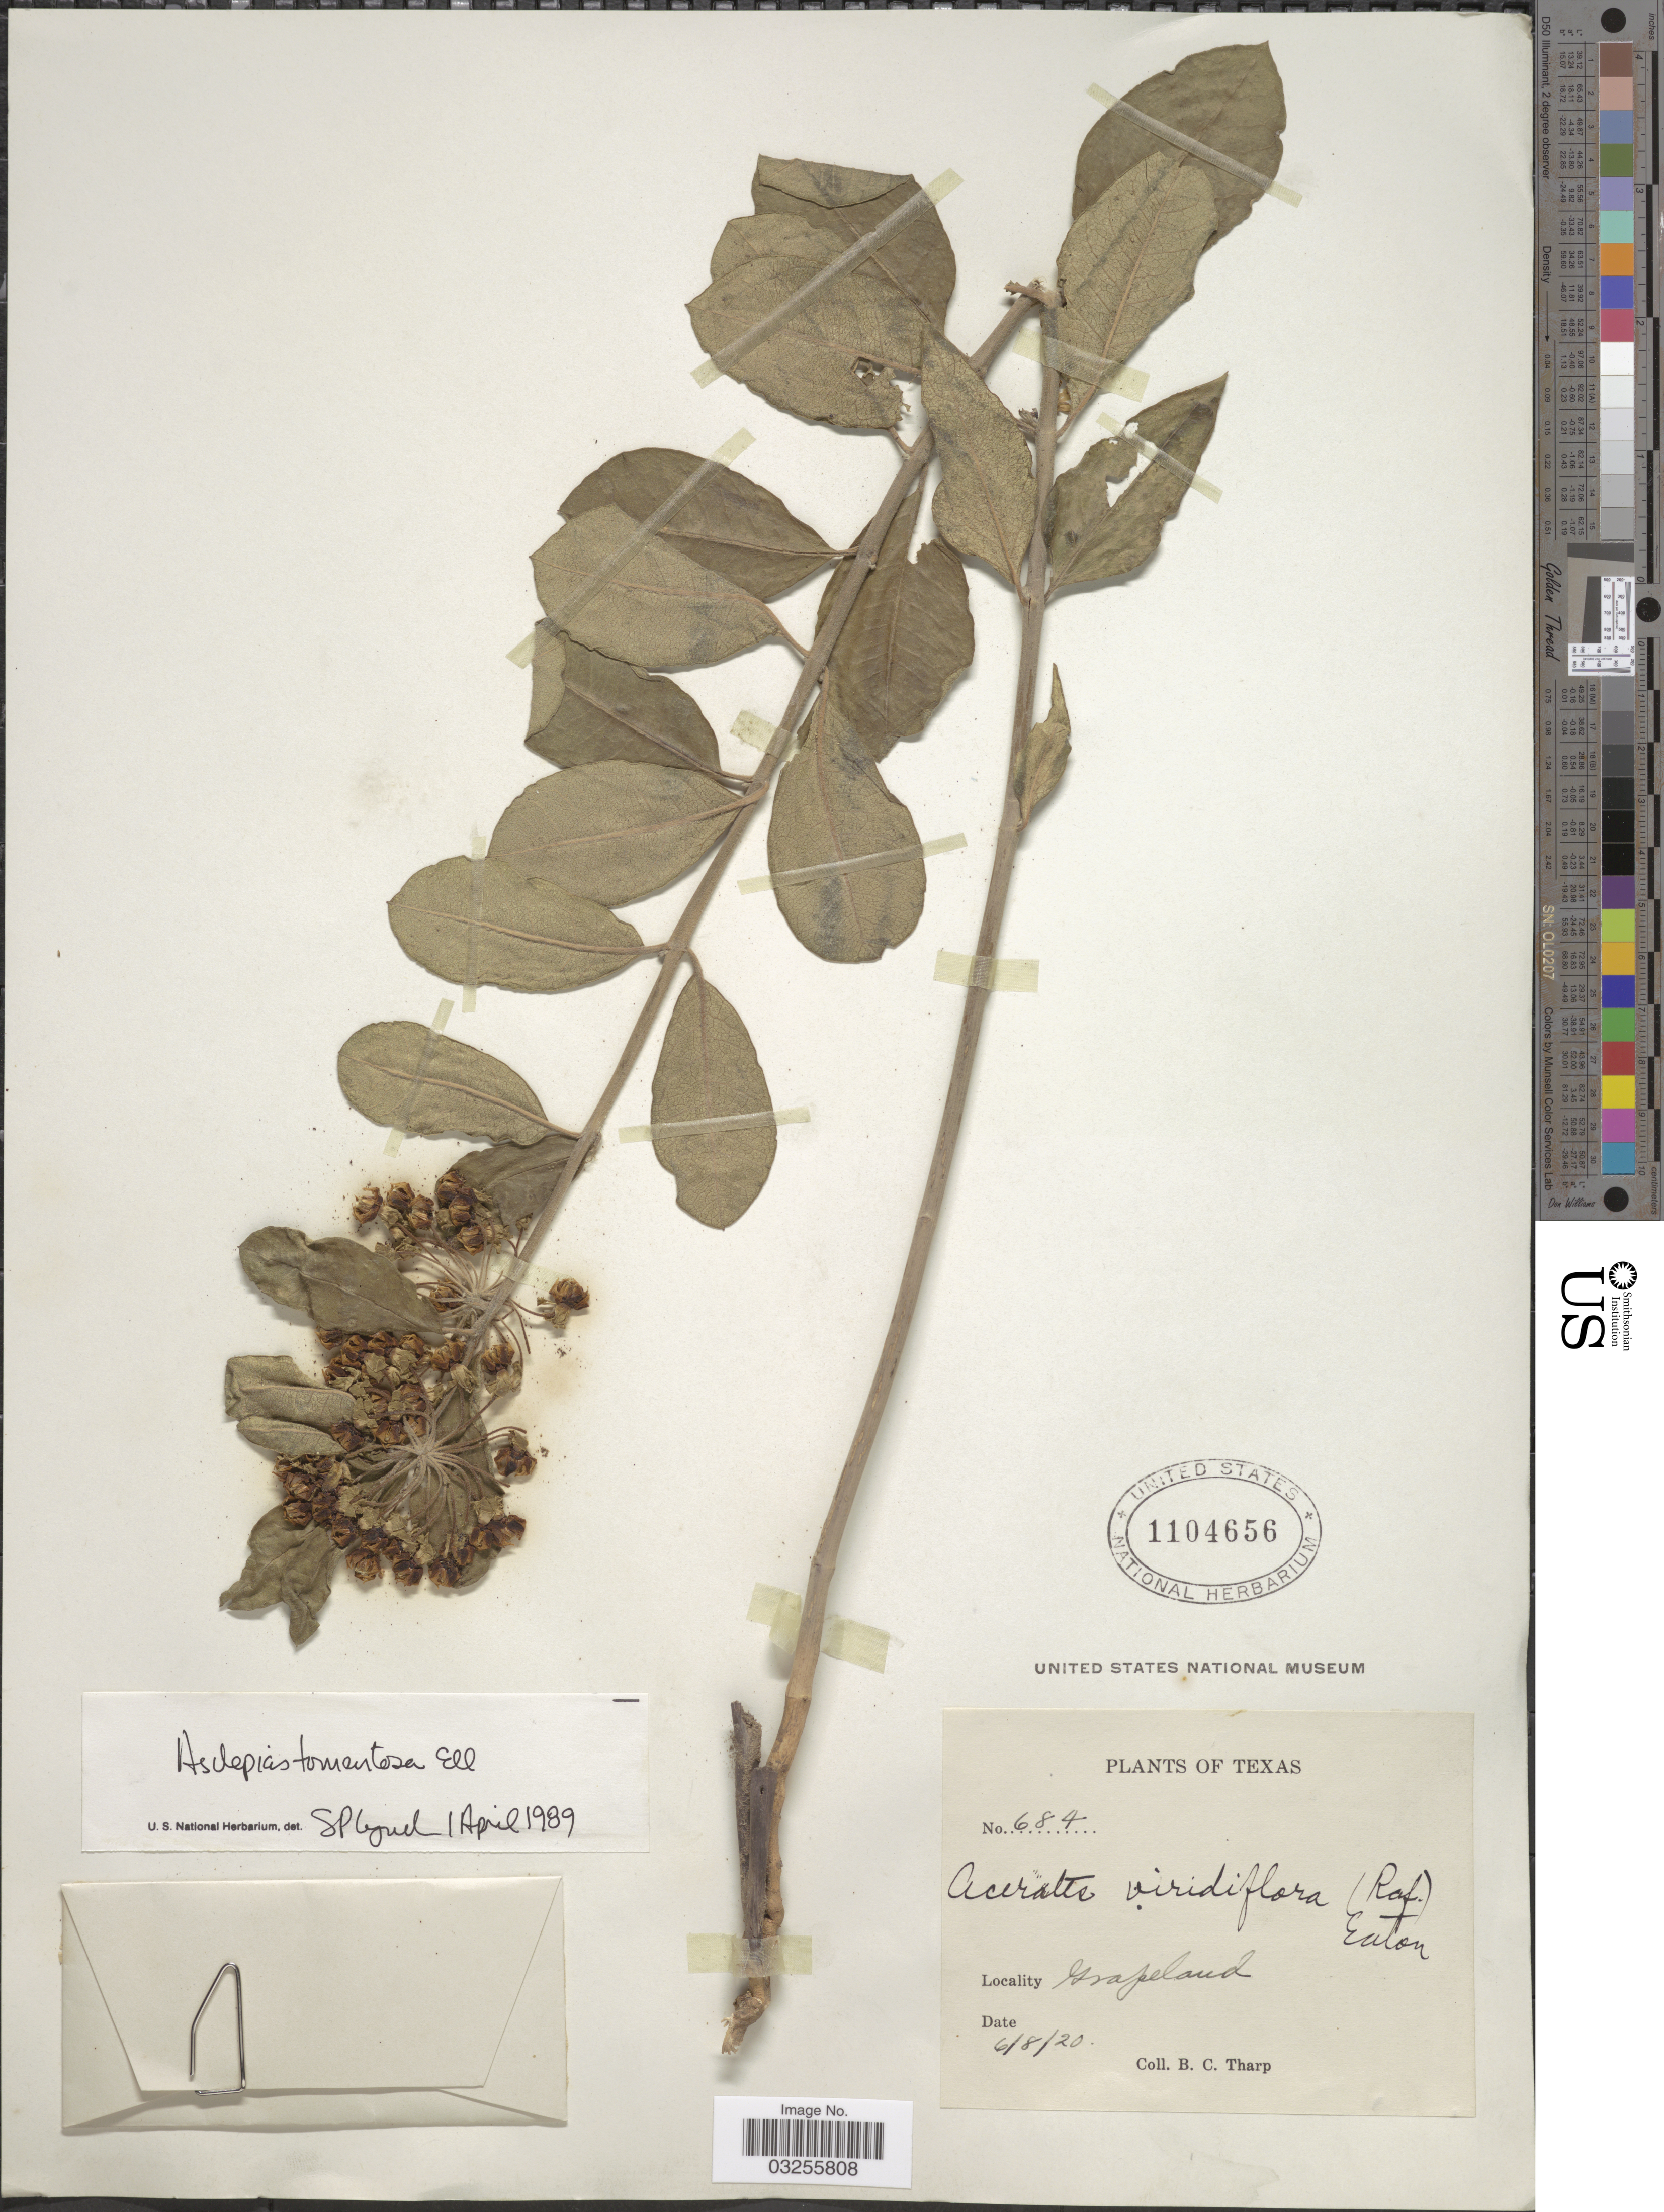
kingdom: Plantae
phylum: Tracheophyta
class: Magnoliopsida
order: Gentianales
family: Apocynaceae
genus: Asclepias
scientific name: Asclepias tomentosa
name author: Elliott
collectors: B. C. Tharp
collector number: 684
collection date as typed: Transcribed d/m/y: 8/6/20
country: United States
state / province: Texas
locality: Grapeland.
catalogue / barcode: US 1104656